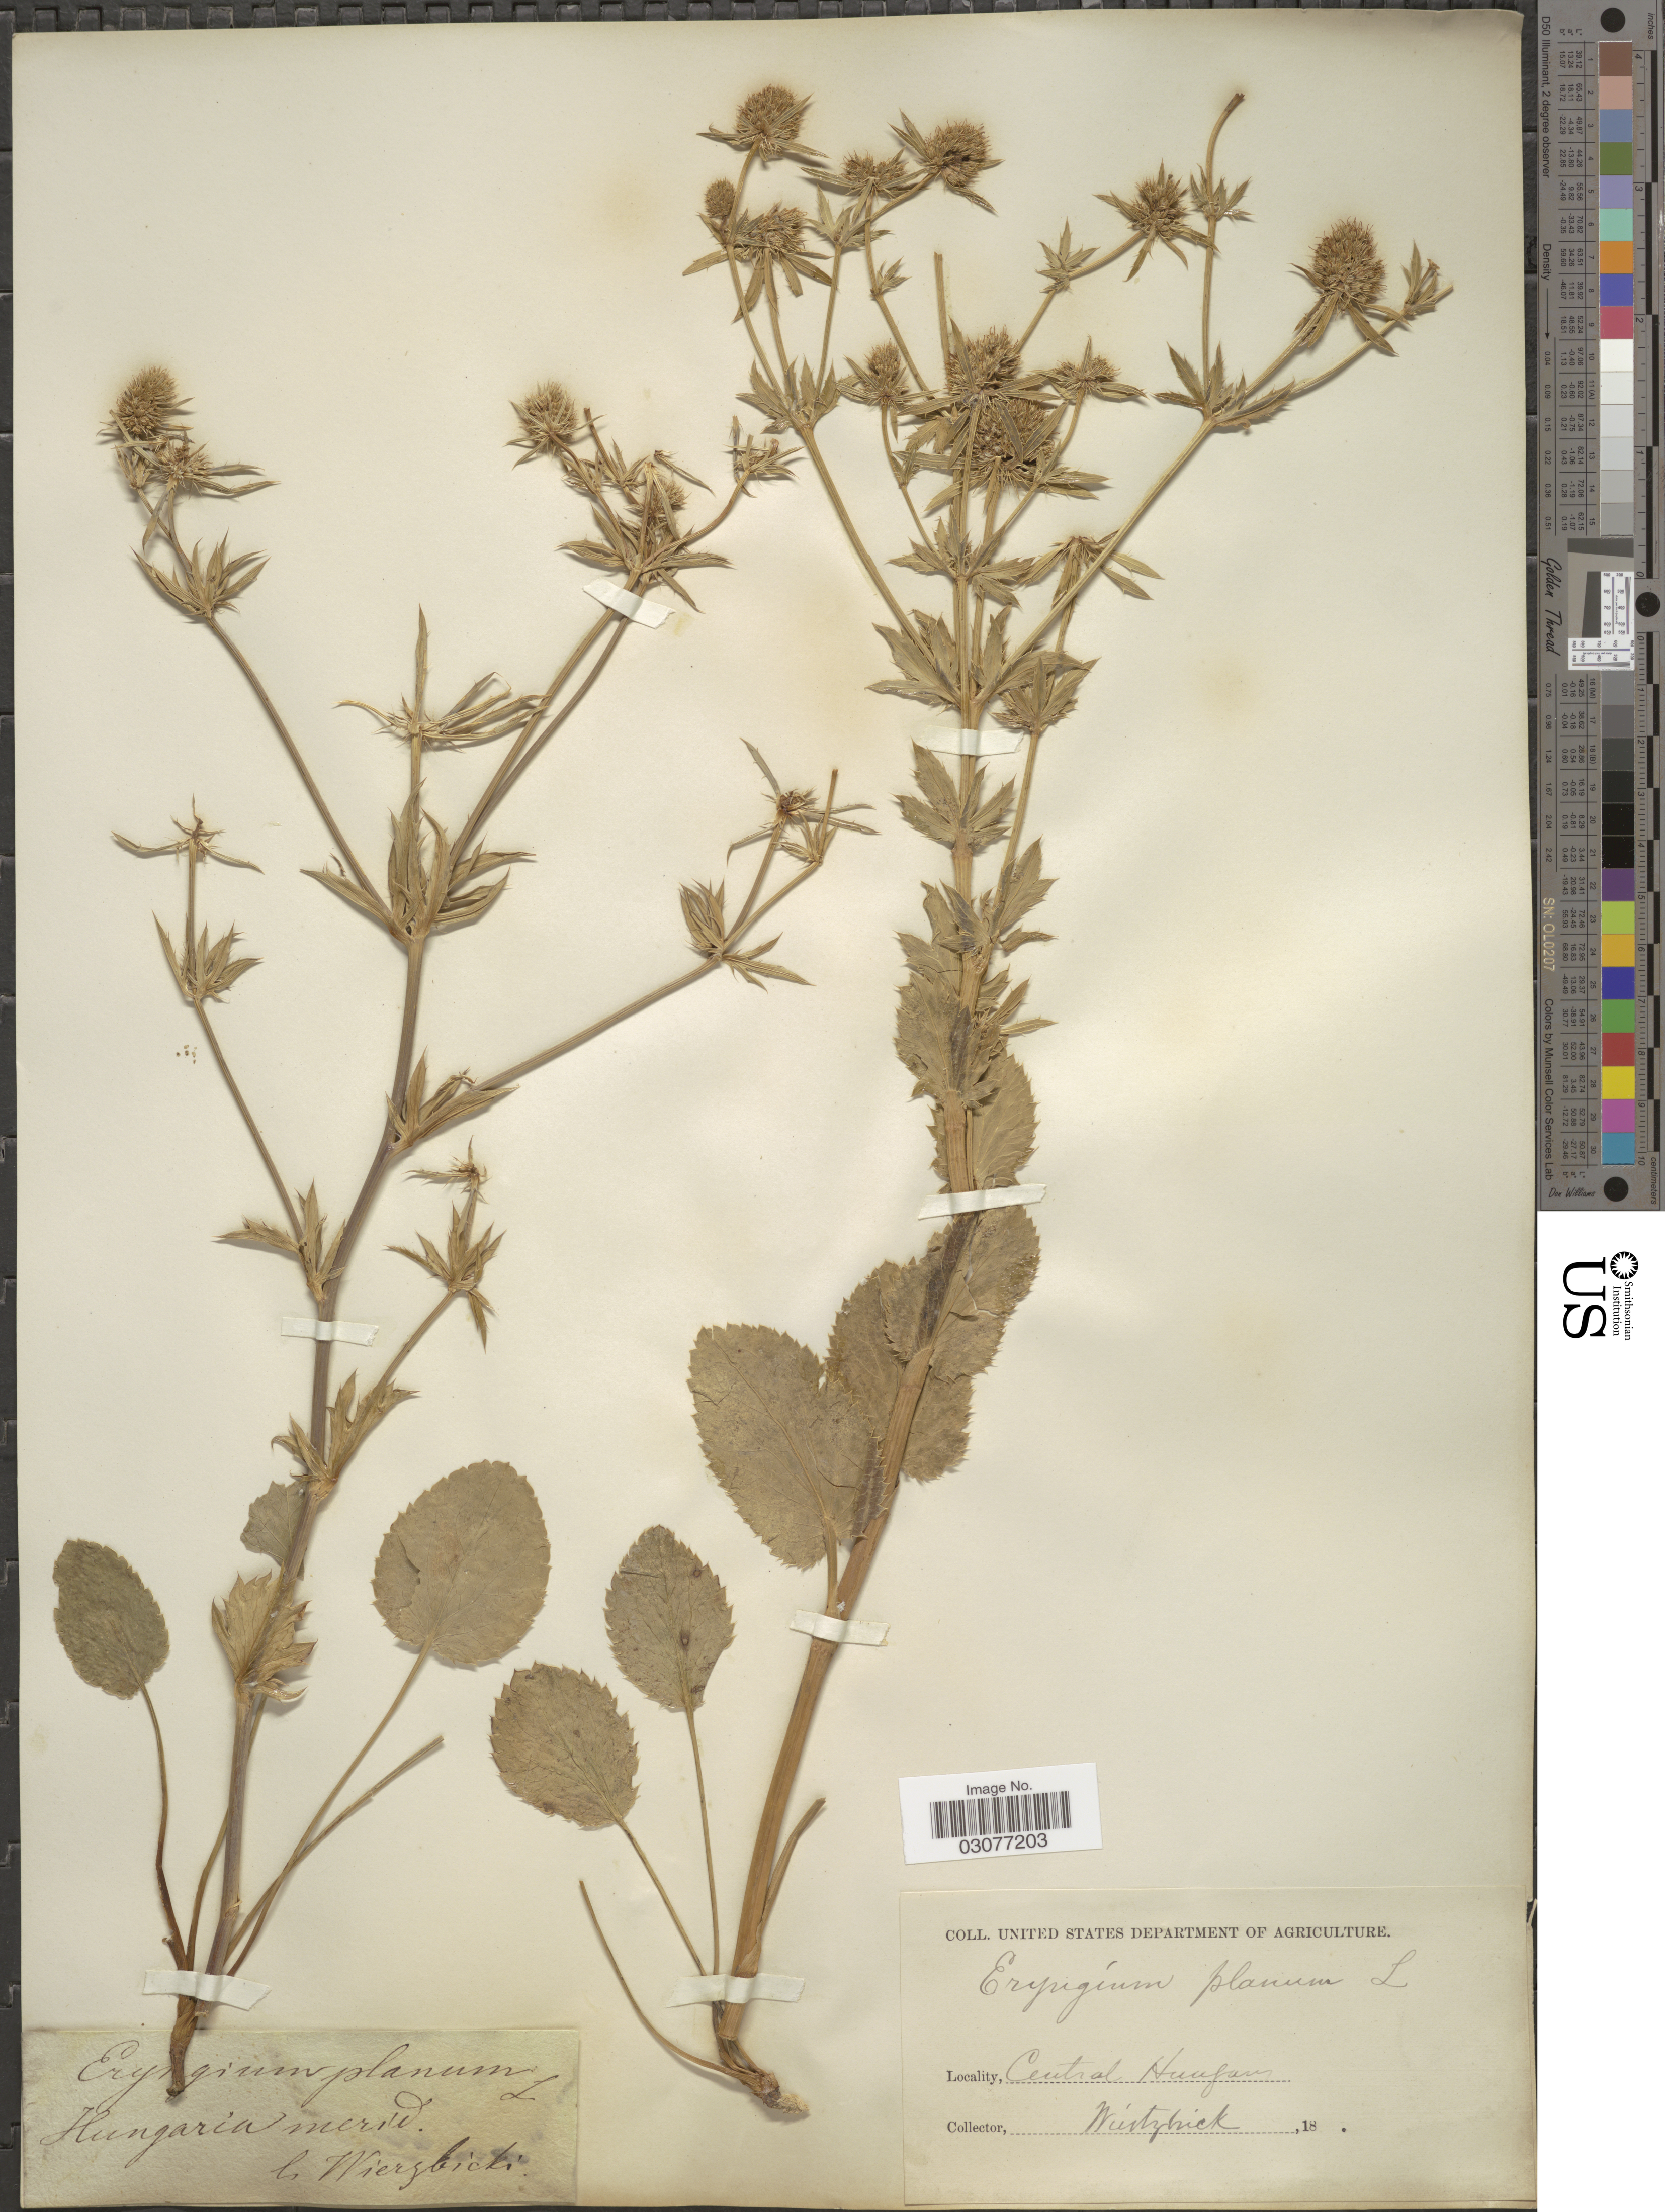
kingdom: Plantae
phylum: Tracheophyta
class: Magnoliopsida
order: Apiales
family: Apiaceae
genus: Eryngium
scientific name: Eryngium planum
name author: L.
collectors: Wierzbicki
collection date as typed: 18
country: Hungary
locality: Central Hungary. Hungaria merid.